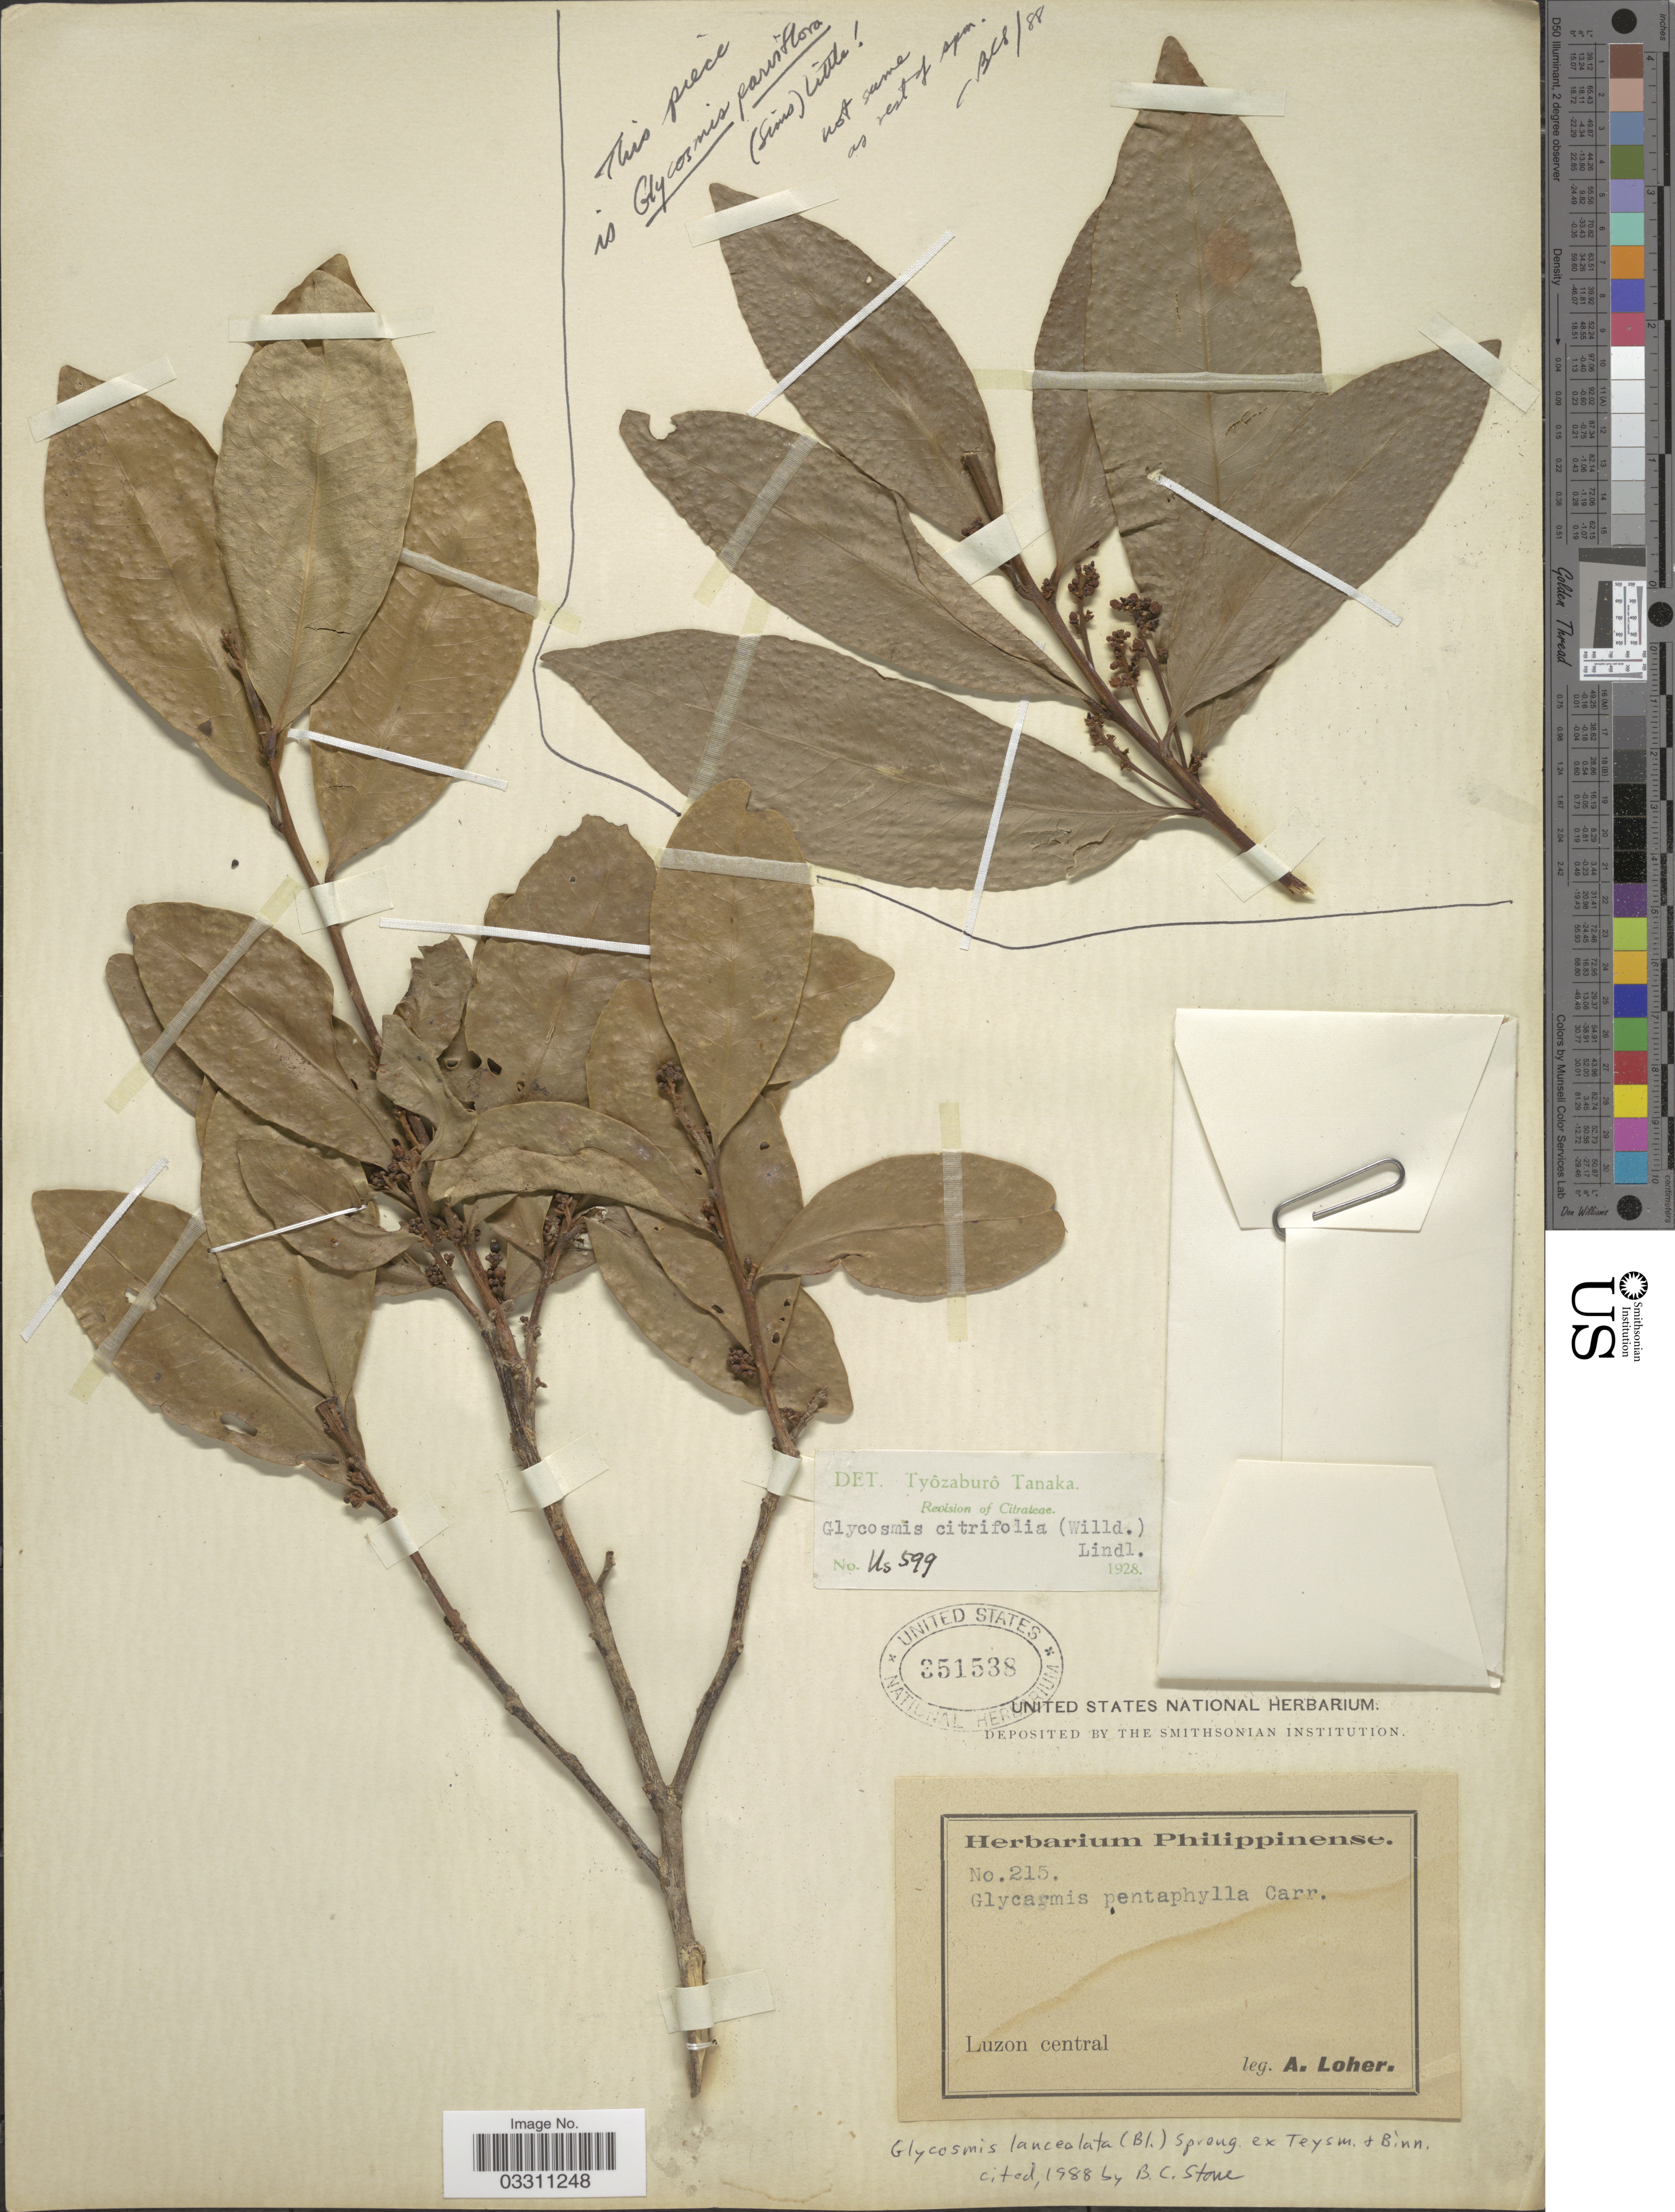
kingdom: Plantae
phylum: Tracheophyta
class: Magnoliopsida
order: Sapindales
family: Rutaceae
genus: Glycosmis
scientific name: Glycosmis lanceolata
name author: (Blume) Spreng. ex Teysm. & Binn.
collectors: A. Loher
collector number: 215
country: Philippines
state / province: Central Luzon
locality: Luzon central.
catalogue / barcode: US 351538